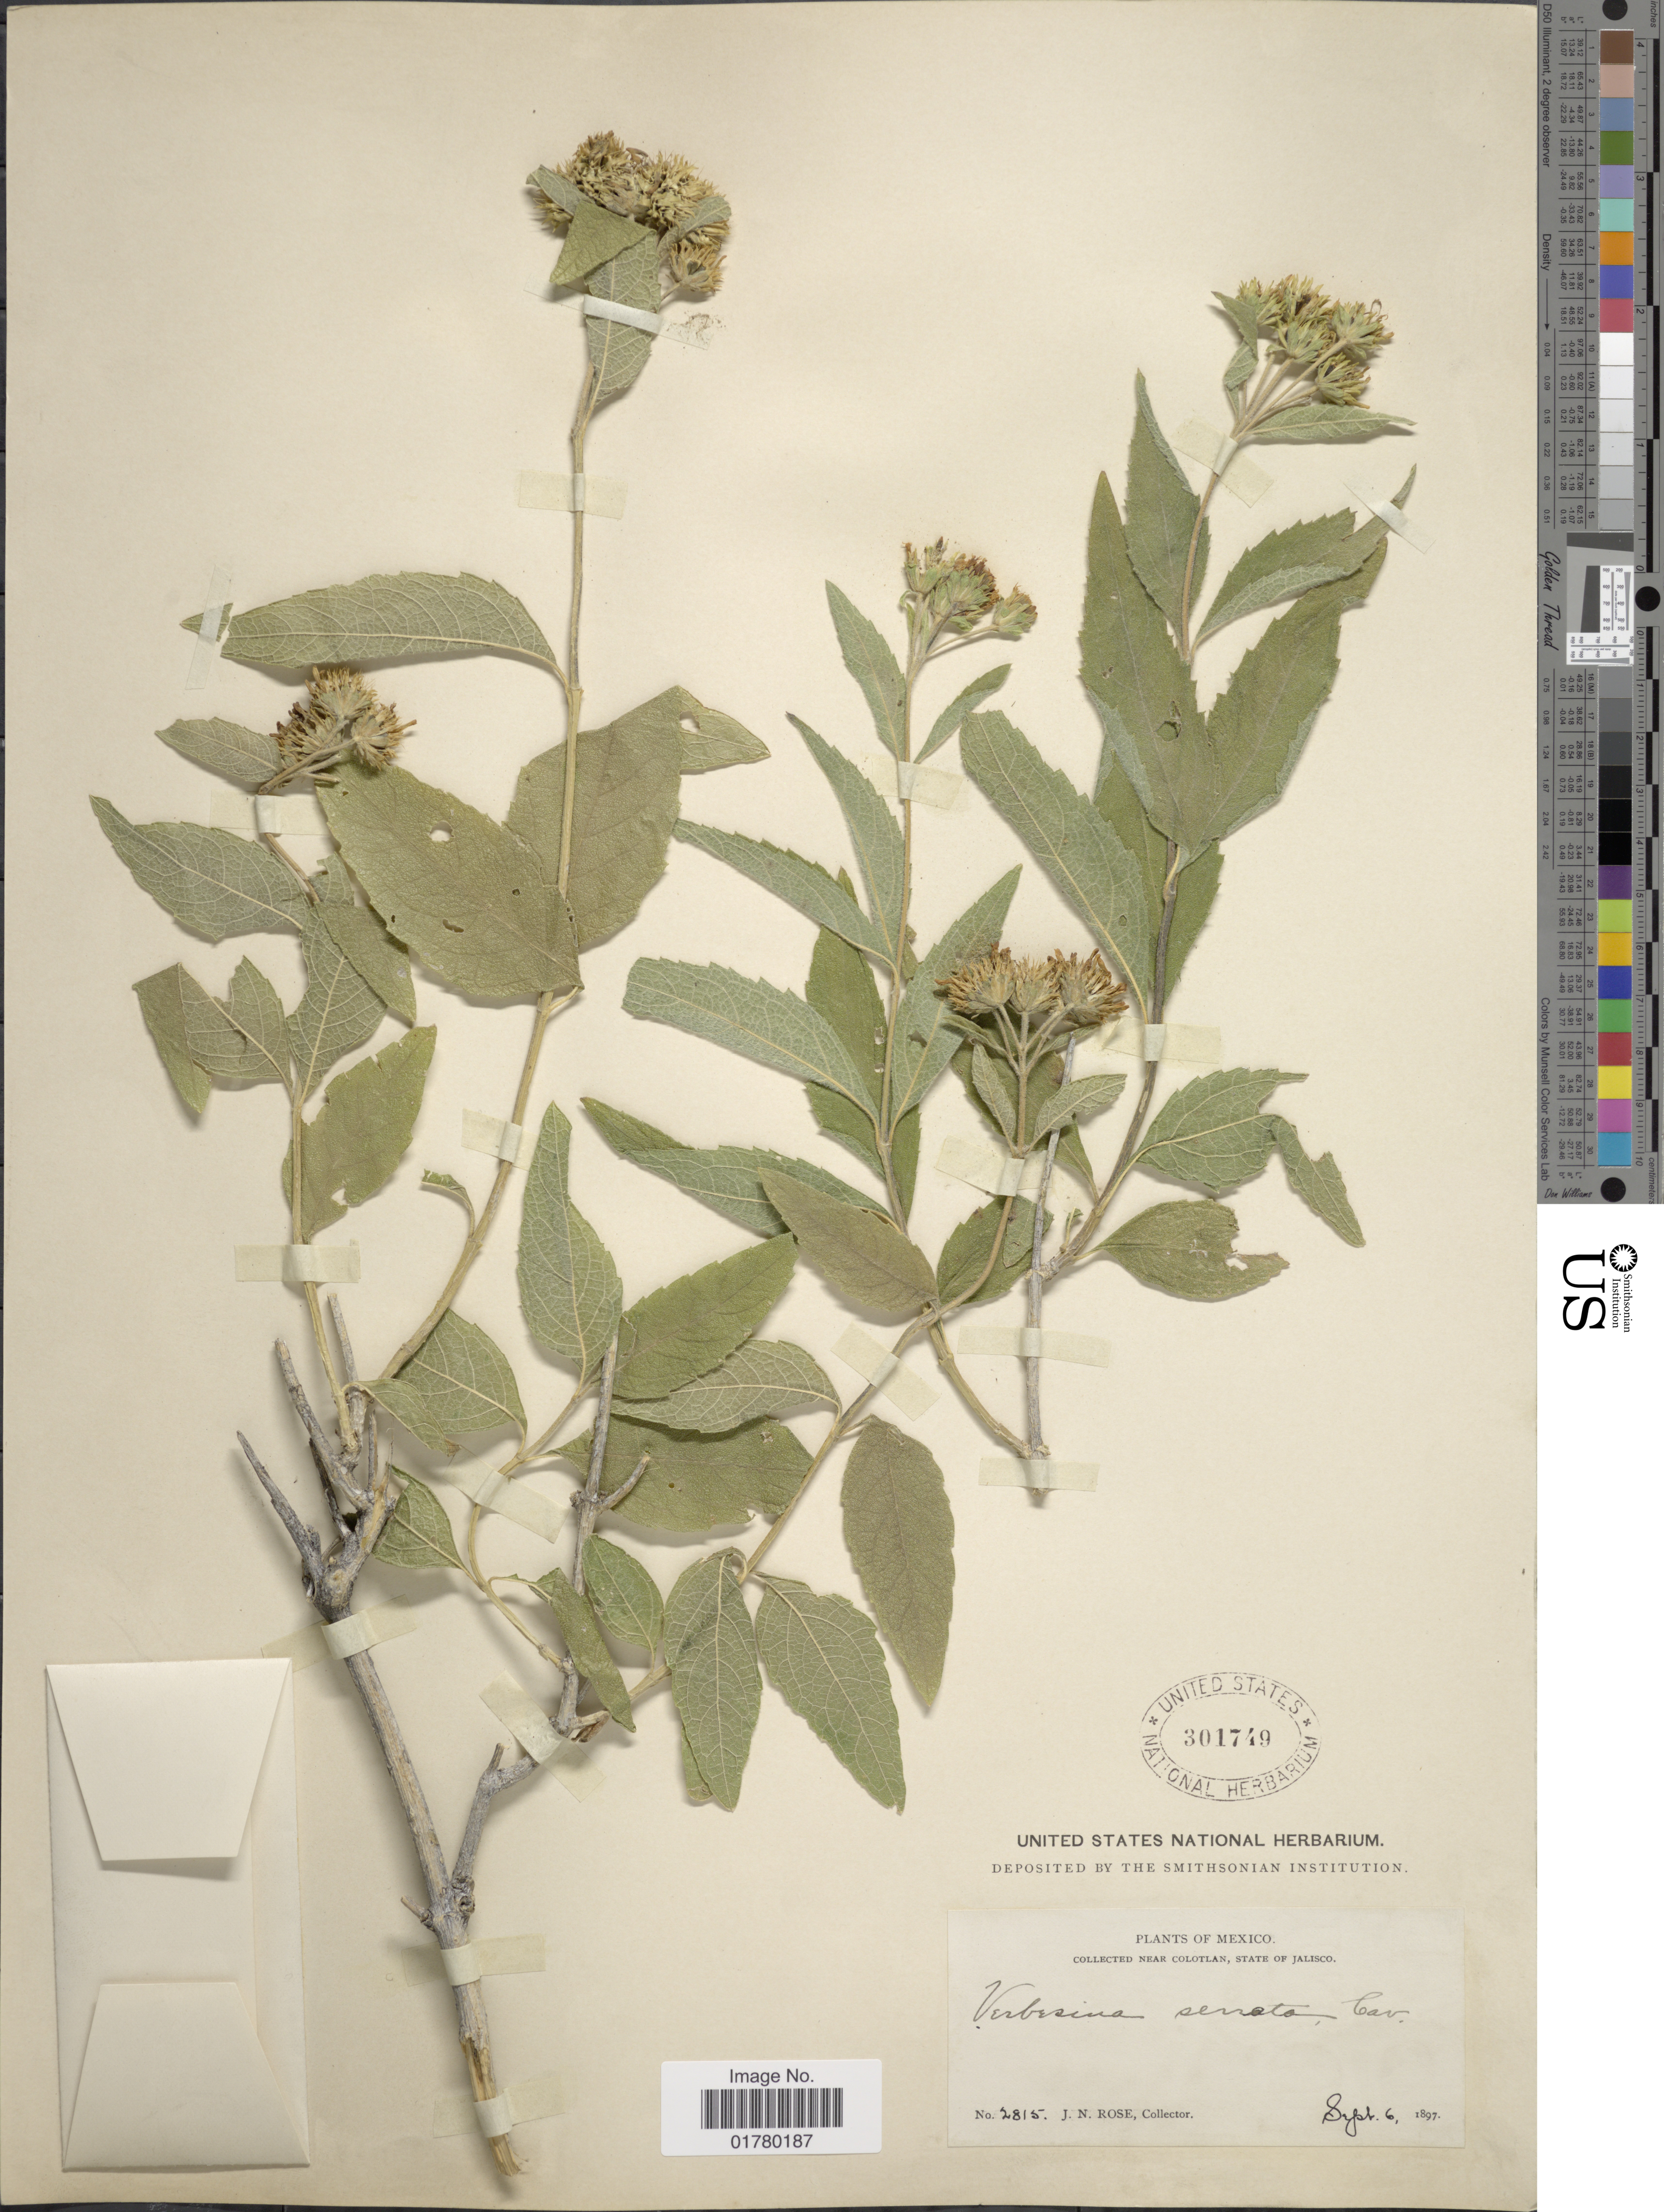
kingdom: Plantae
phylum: Tracheophyta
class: Magnoliopsida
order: Asterales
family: Asteraceae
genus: Verbesina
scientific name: Verbesina serrata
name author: Cav.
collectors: J. N. Rose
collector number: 2815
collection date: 1897-09-06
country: Mexico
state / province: Jalisco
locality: Near Colotlan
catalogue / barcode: US 301749